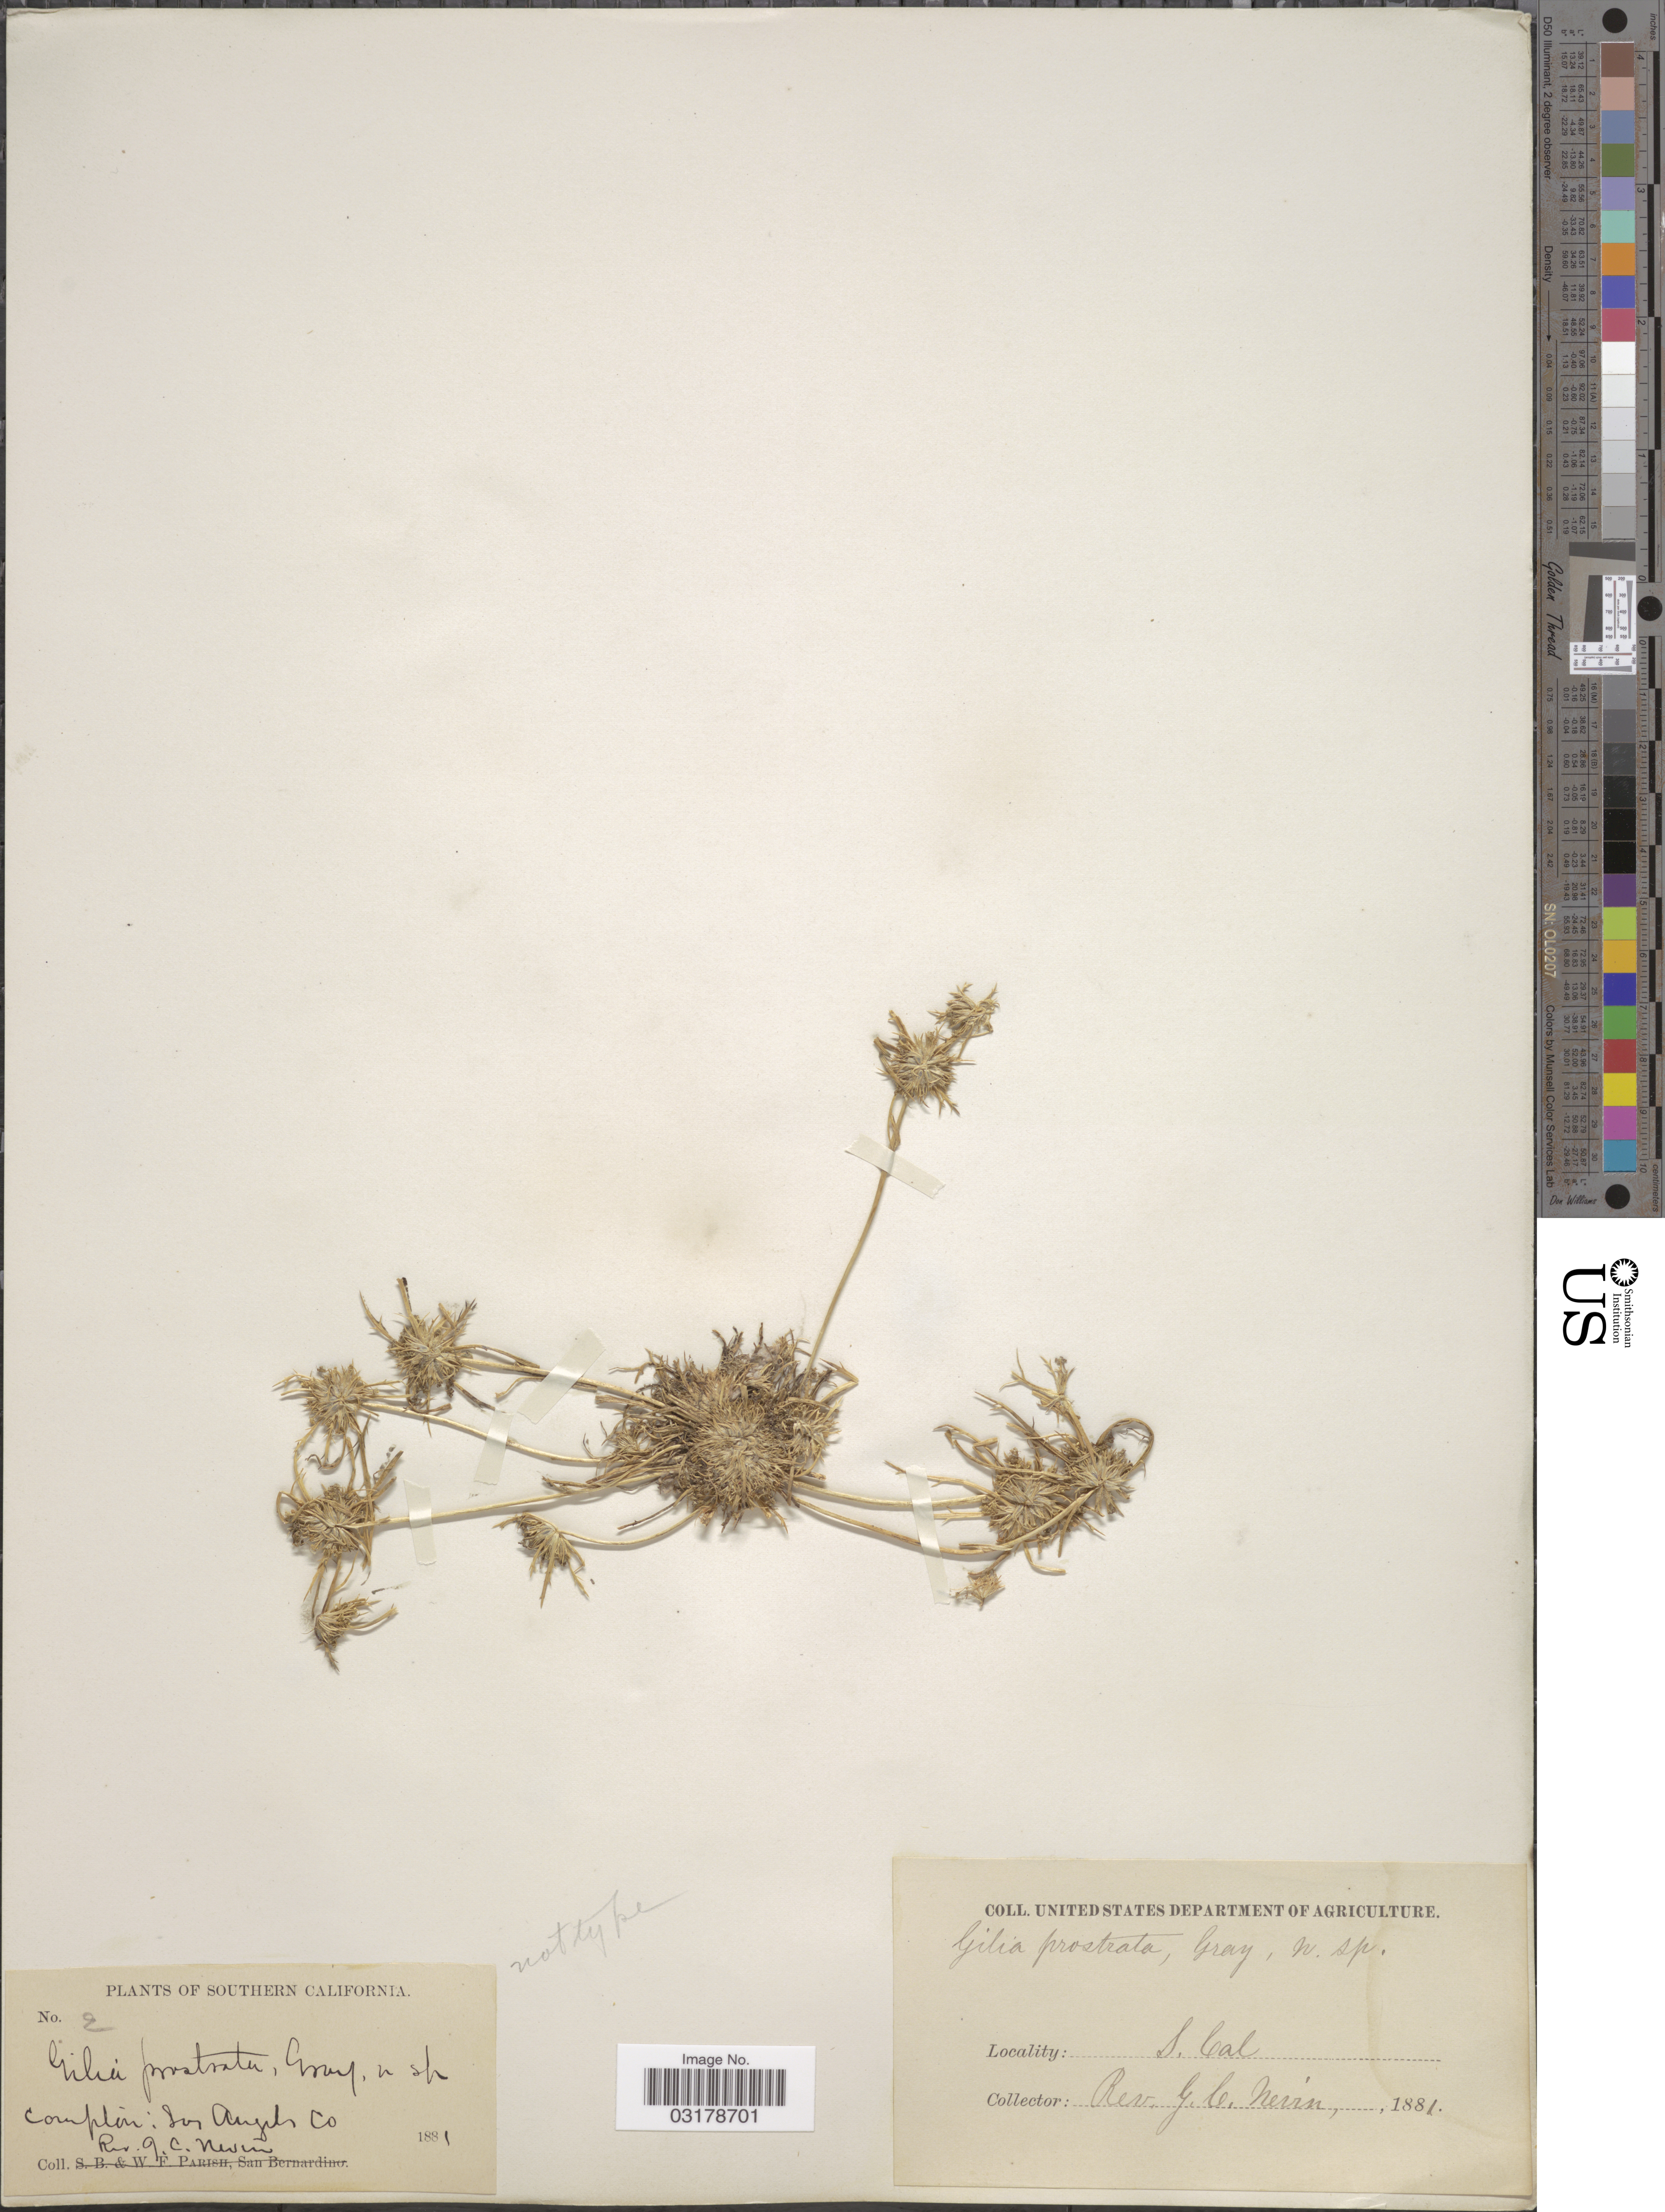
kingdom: Plantae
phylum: Tracheophyta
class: Magnoliopsida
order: Ericales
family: Polemoniaceae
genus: Navarretia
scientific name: Navarretia prostrata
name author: (A. Gray) S.W. Greene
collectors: J. Nevin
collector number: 2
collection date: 1881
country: United States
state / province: California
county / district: Los Angeles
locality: Southern California. Compton: Los Angeles Co.